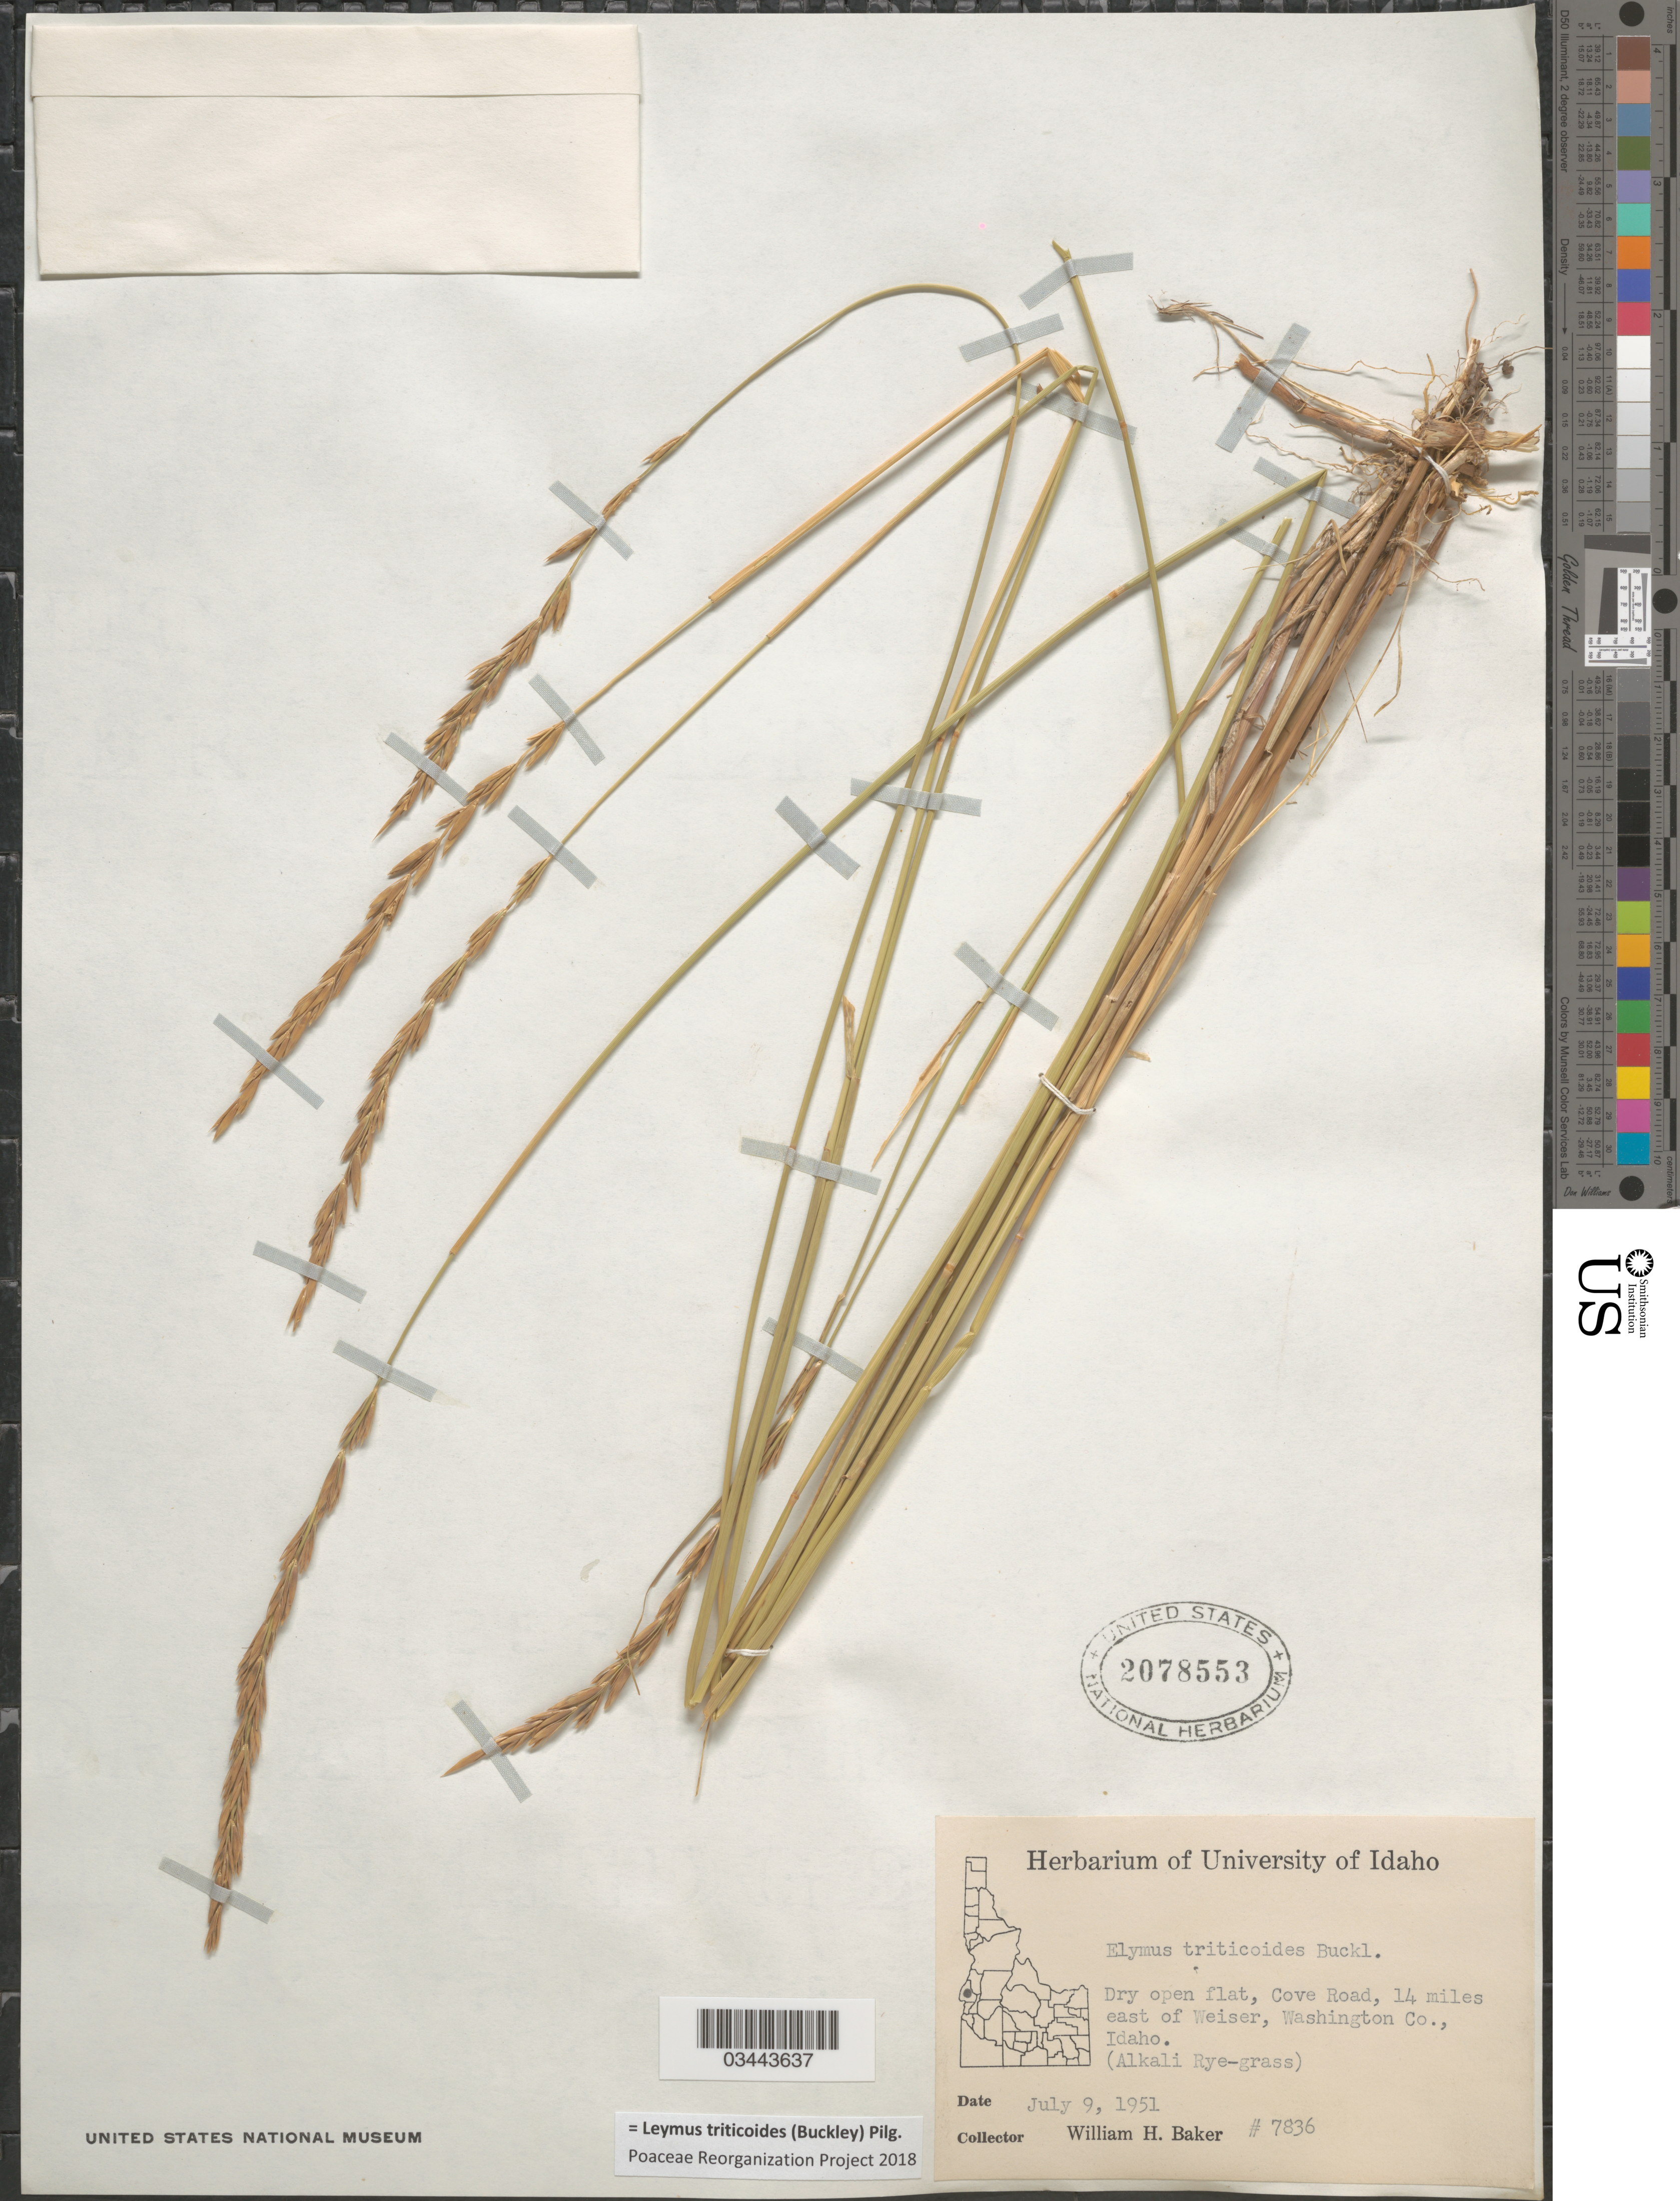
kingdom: Plantae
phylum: Tracheophyta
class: Liliopsida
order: Poales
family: Poaceae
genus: Leymus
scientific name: Leymus triticoides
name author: (Buckley) Pilg.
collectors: W. H. Baker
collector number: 7836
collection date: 1951-07-09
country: United States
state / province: Idaho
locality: Dry open flat, Cove Road, 14 miles east of Weiser, Washington Co. (Alkali rye-grass).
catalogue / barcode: US 2078553